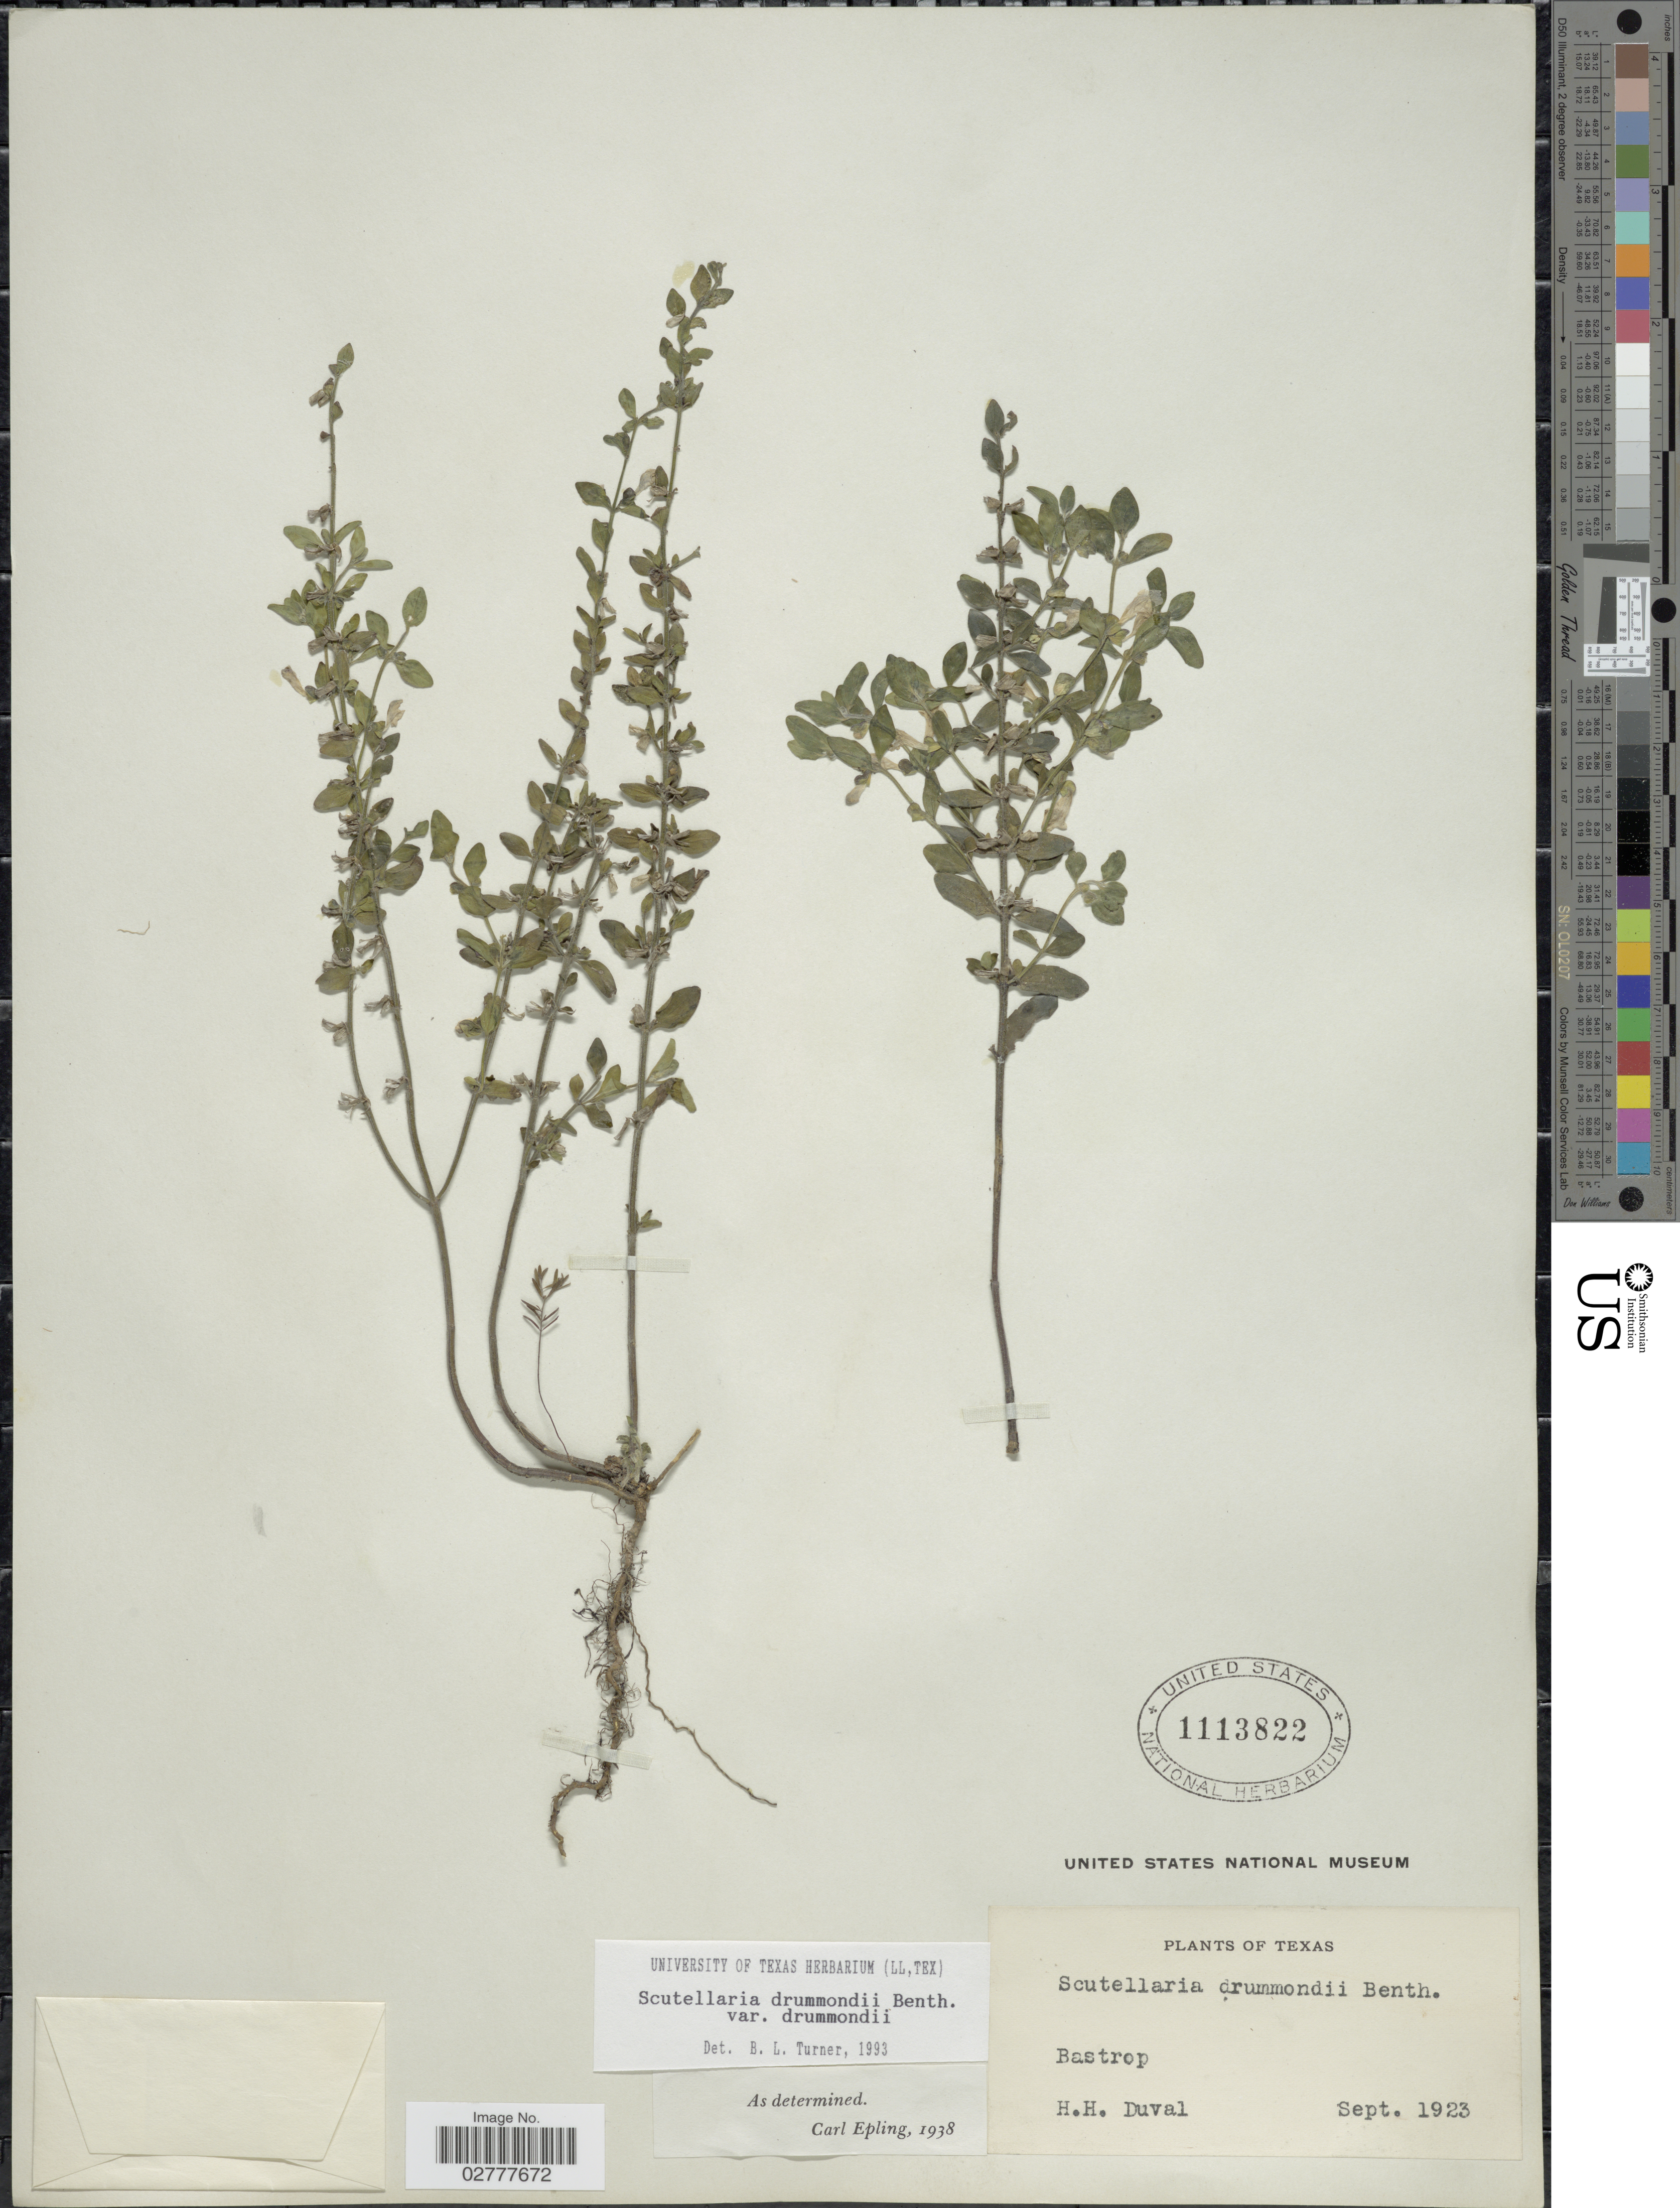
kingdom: Plantae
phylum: Tracheophyta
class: Magnoliopsida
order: Lamiales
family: Lamiaceae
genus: Scutellaria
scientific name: Scutellaria drummondii var. drummondii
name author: Benth.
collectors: H. Duval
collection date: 1923-09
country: United States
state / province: Texas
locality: Bastrop.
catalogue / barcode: US 1113822